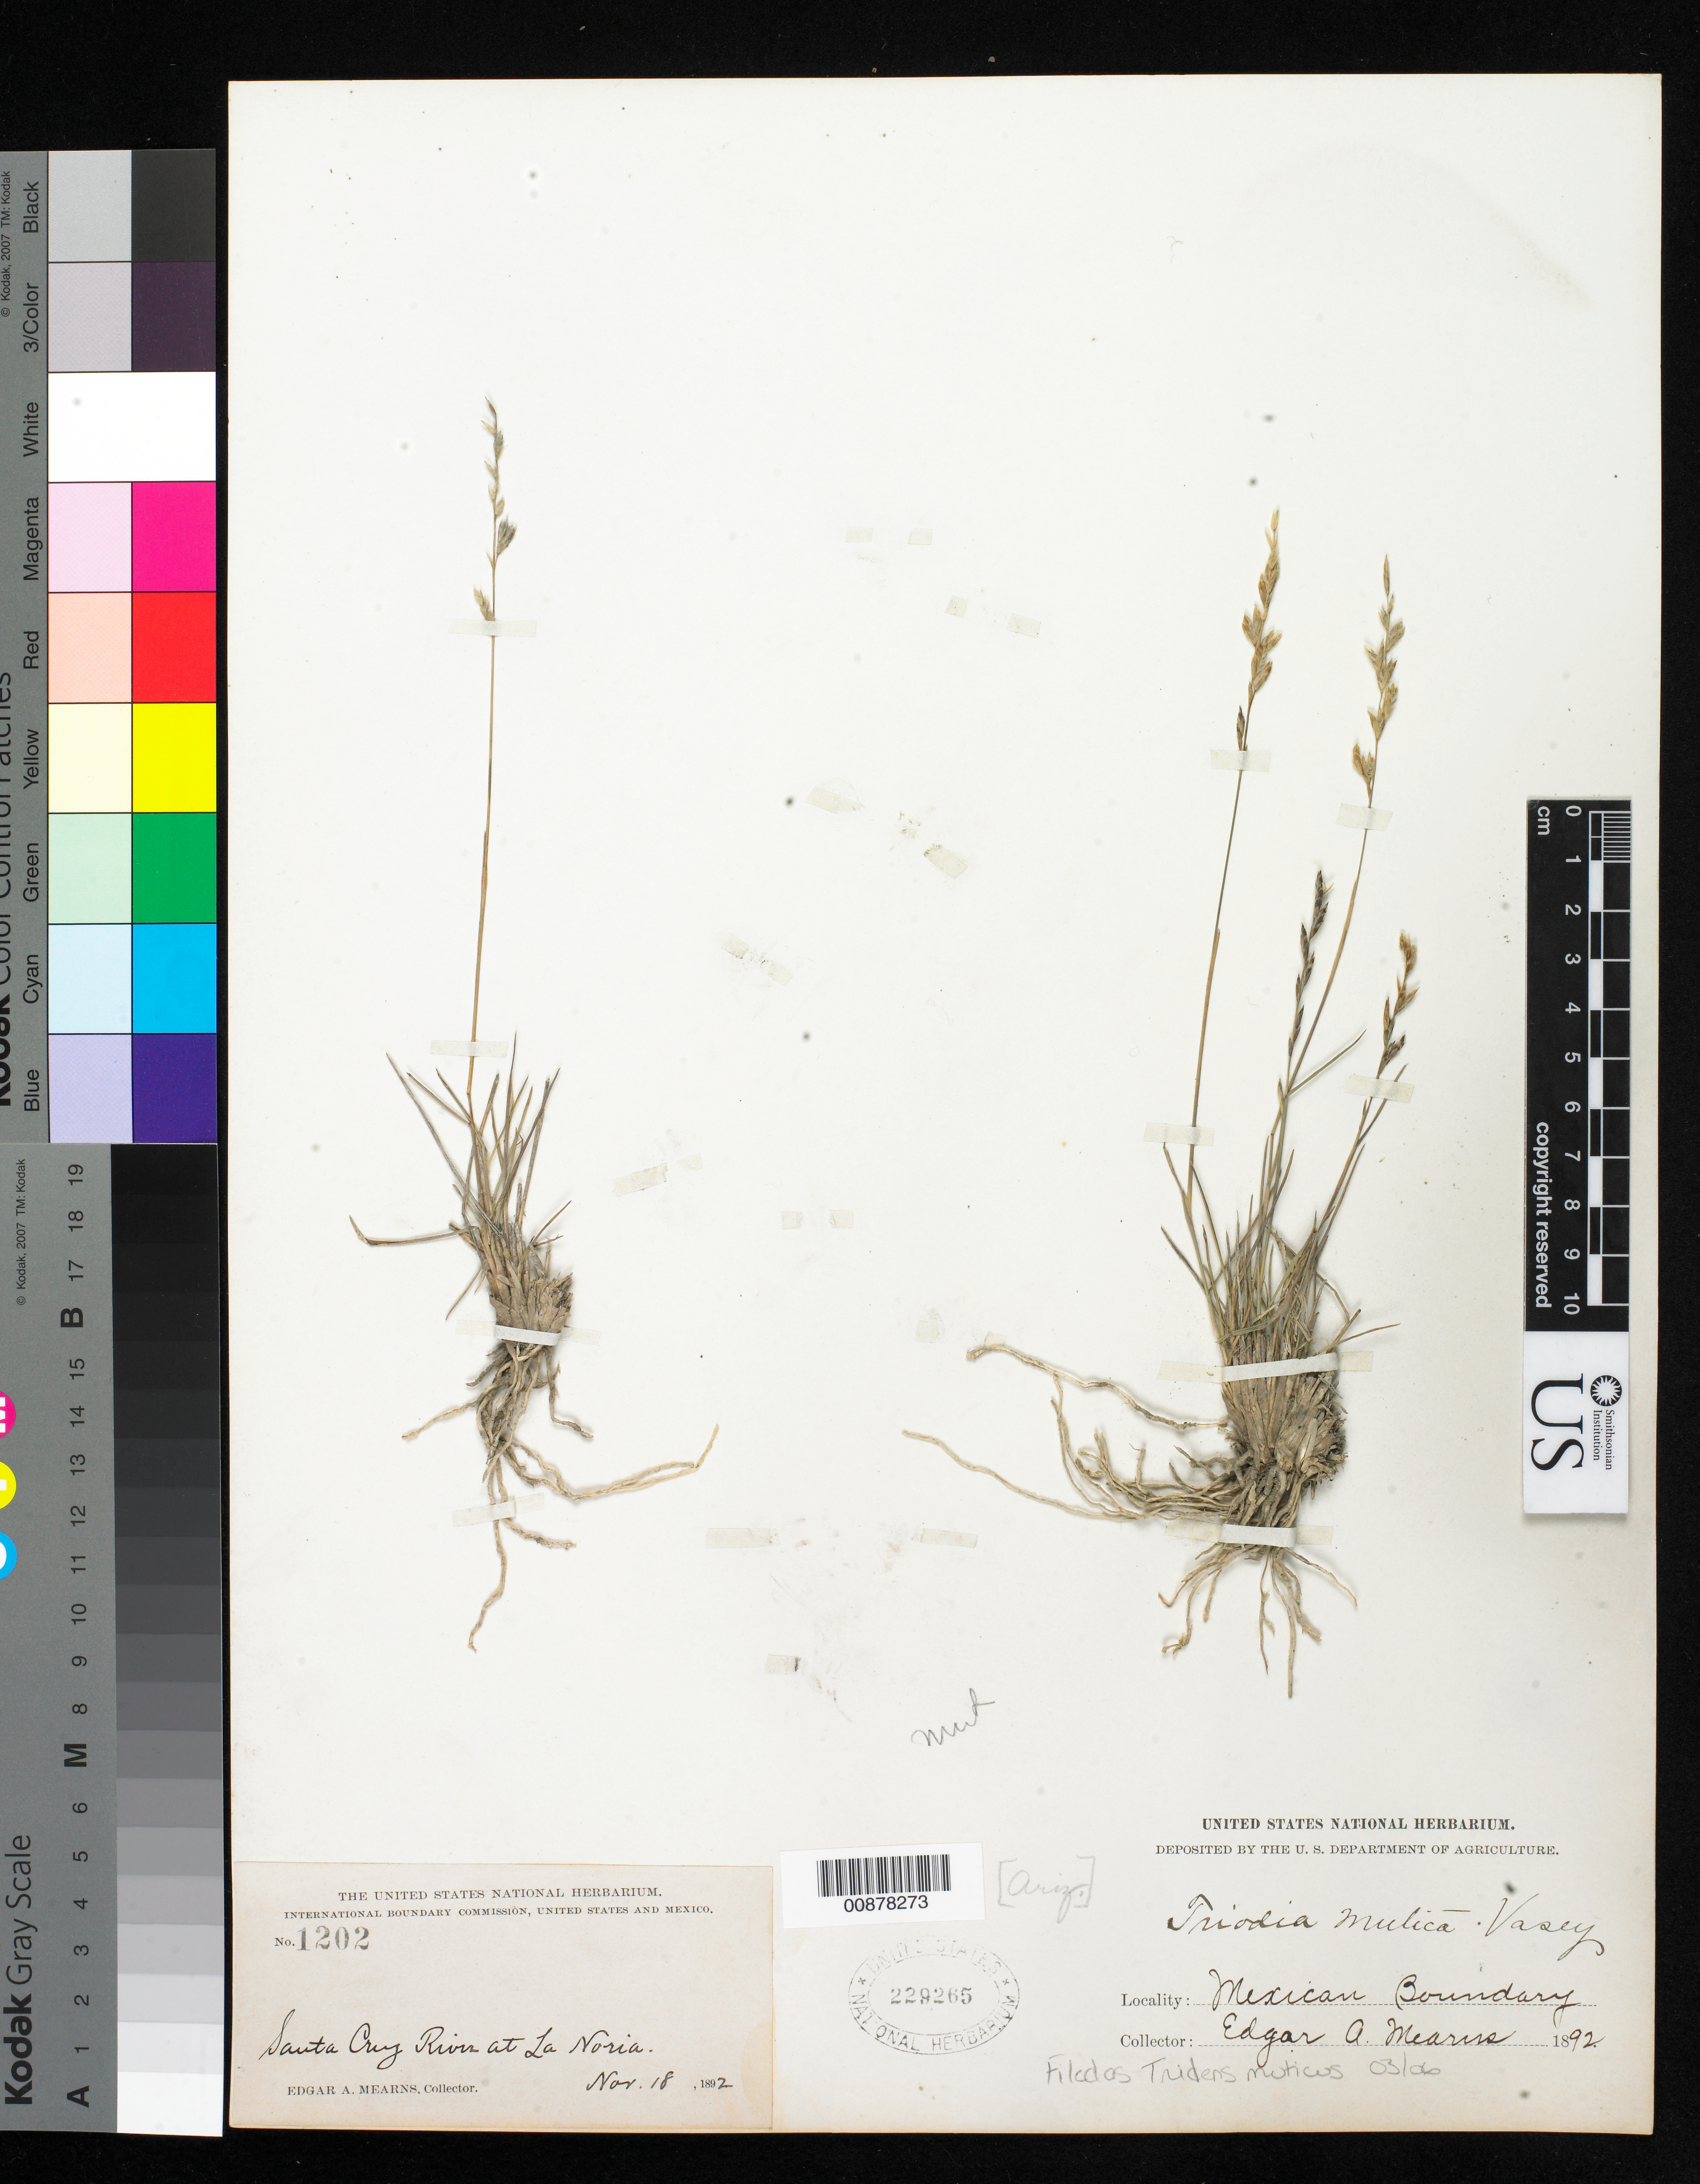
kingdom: Plantae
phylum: Tracheophyta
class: Liliopsida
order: Poales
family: Poaceae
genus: Tridens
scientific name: Tridens muticus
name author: (Torr.) Nash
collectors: E. A. Mearns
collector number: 1202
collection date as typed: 18 Nov 1892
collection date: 1892-11-18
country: United States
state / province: Arizona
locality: Santa Cruz River at La Noria.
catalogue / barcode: US 229265